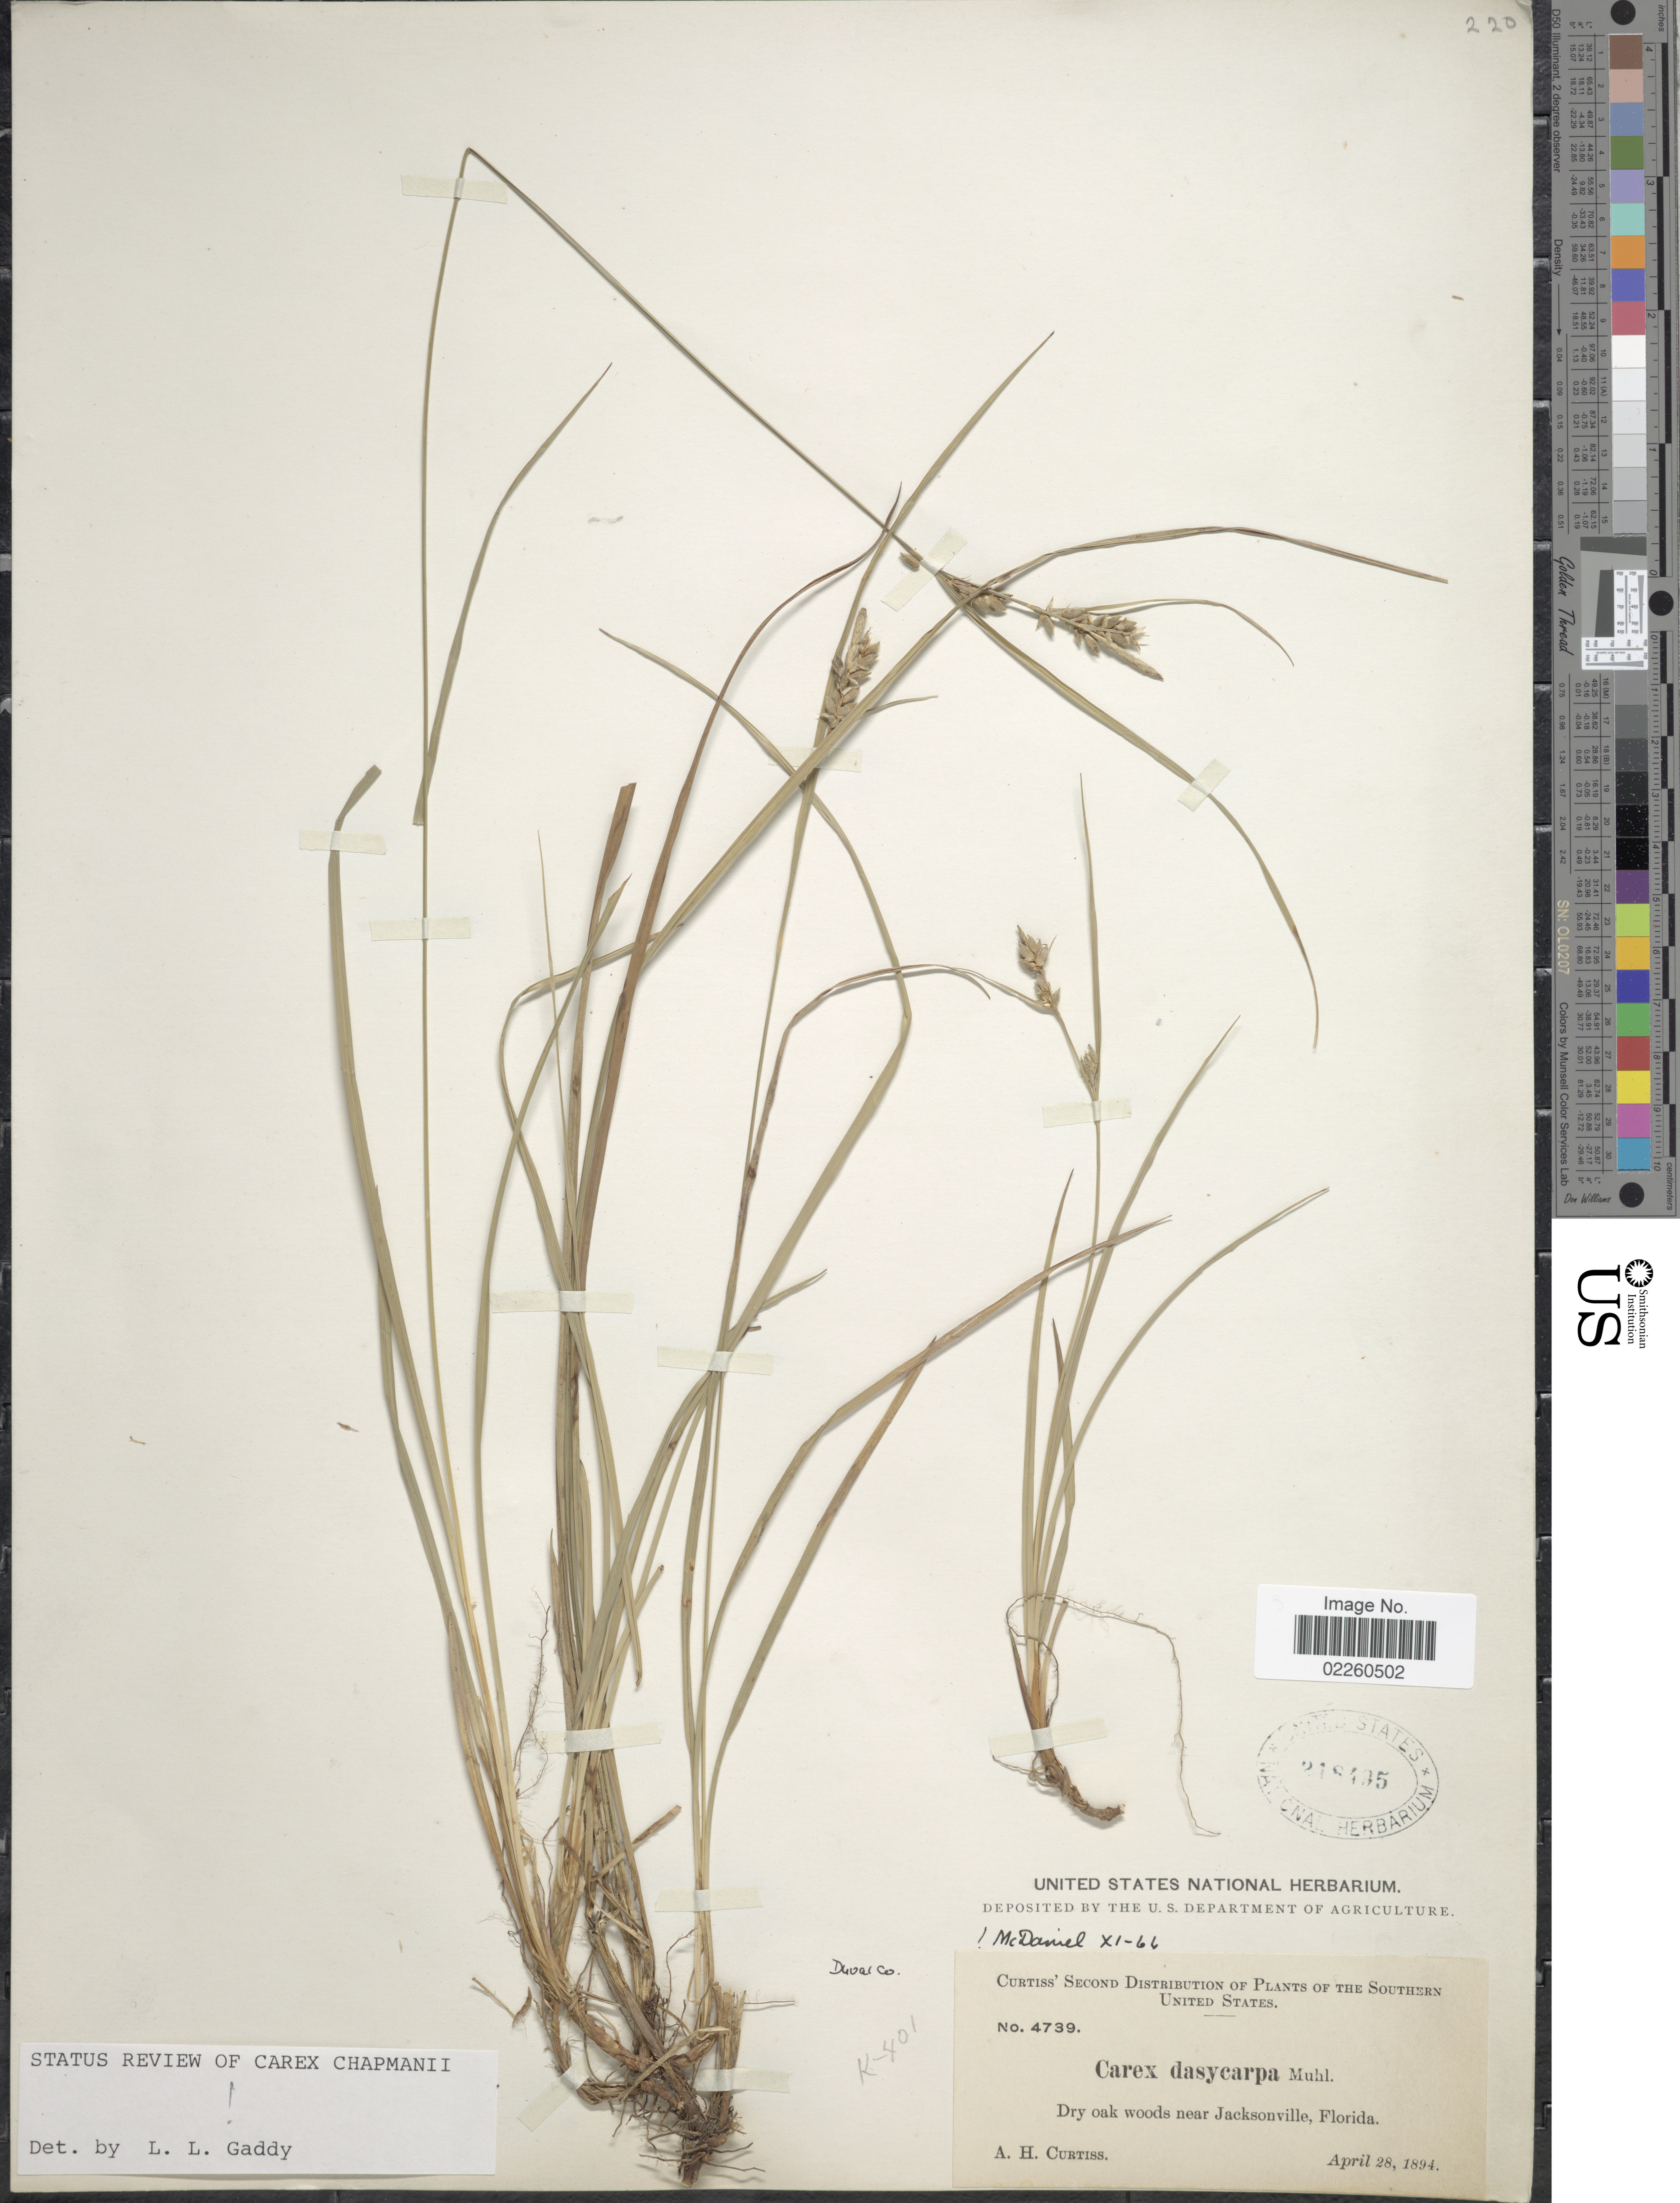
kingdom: Plantae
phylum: Tracheophyta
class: Liliopsida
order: Poales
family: Cyperaceae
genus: Carex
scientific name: Carex dasycarpa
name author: Muhl.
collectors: A. H. Curtiss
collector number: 4739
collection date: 1894-04-28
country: United States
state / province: Florida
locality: Southern United States. Dry oak woods near Jacksonville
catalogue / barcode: US 218495